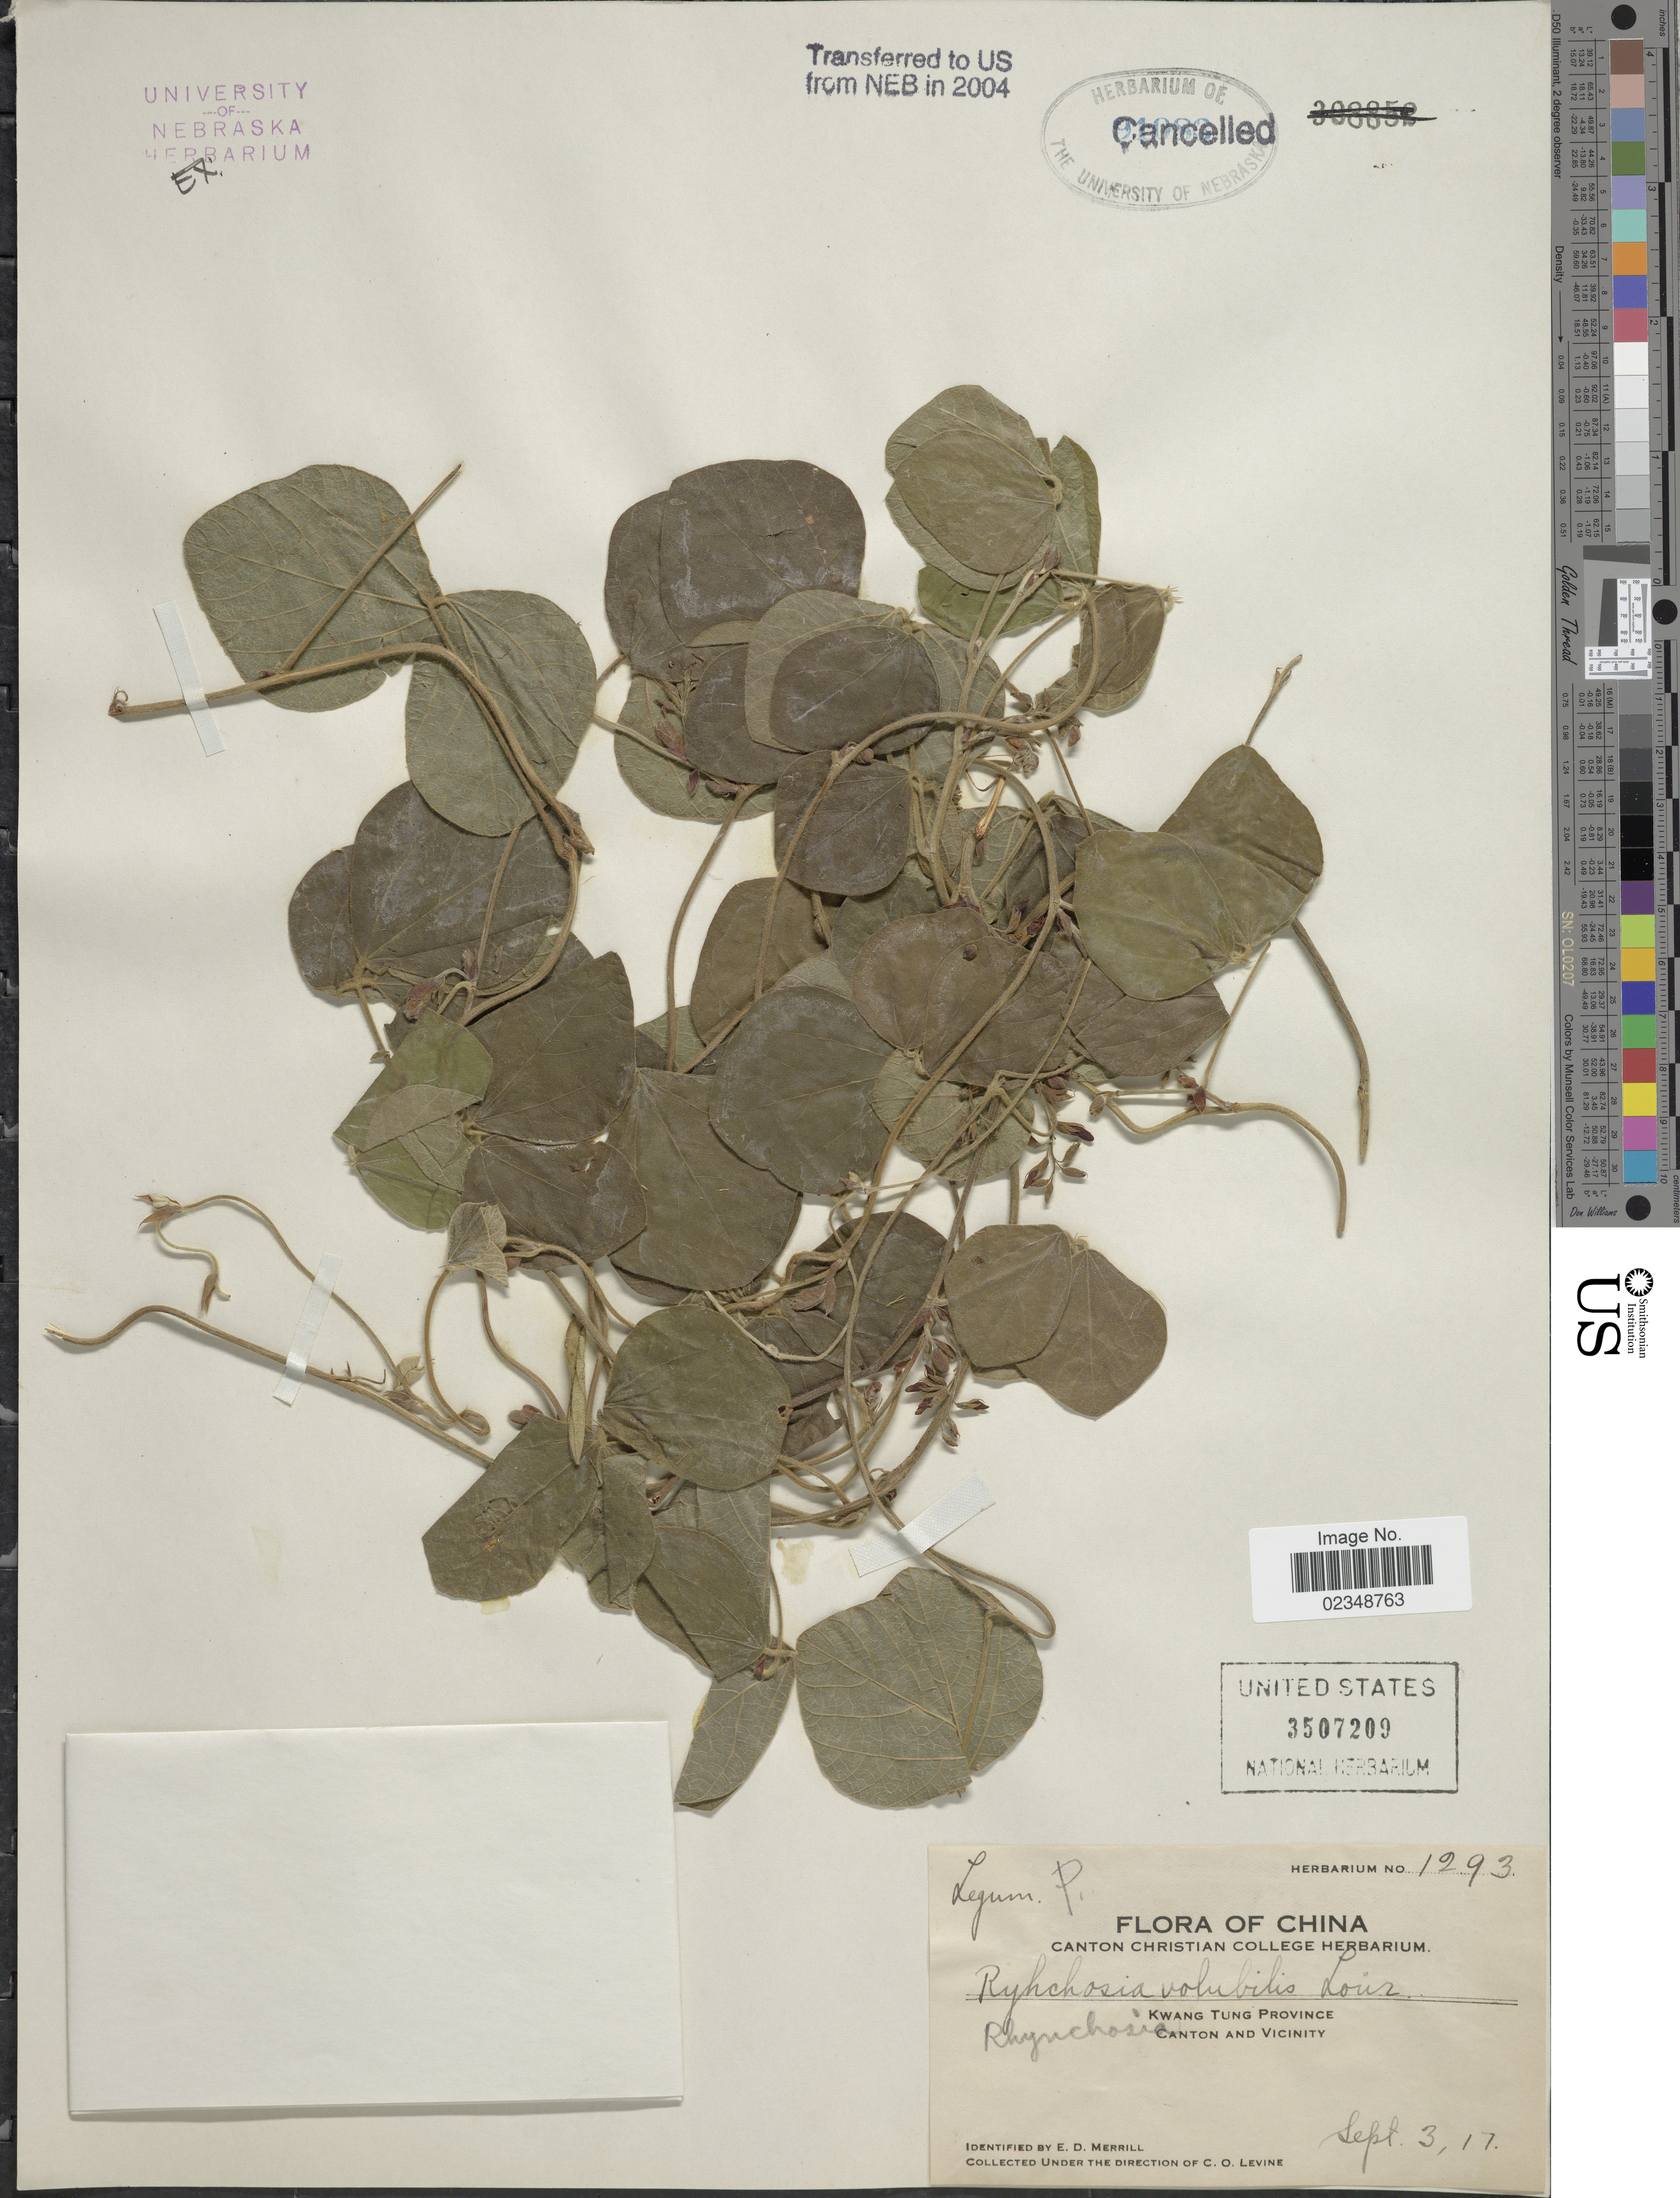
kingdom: Plantae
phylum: Tracheophyta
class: Magnoliopsida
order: Fabales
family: Fabaceae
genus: Rhynchosia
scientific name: Rhynchosia volubilis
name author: (Michx.) Wood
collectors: C. O. Levine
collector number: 1293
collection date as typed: Transcribed d/m/y: 3/9/17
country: China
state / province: Guangdong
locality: Kwang Tung Province, Canton and Vicinity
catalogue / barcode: US 3507209